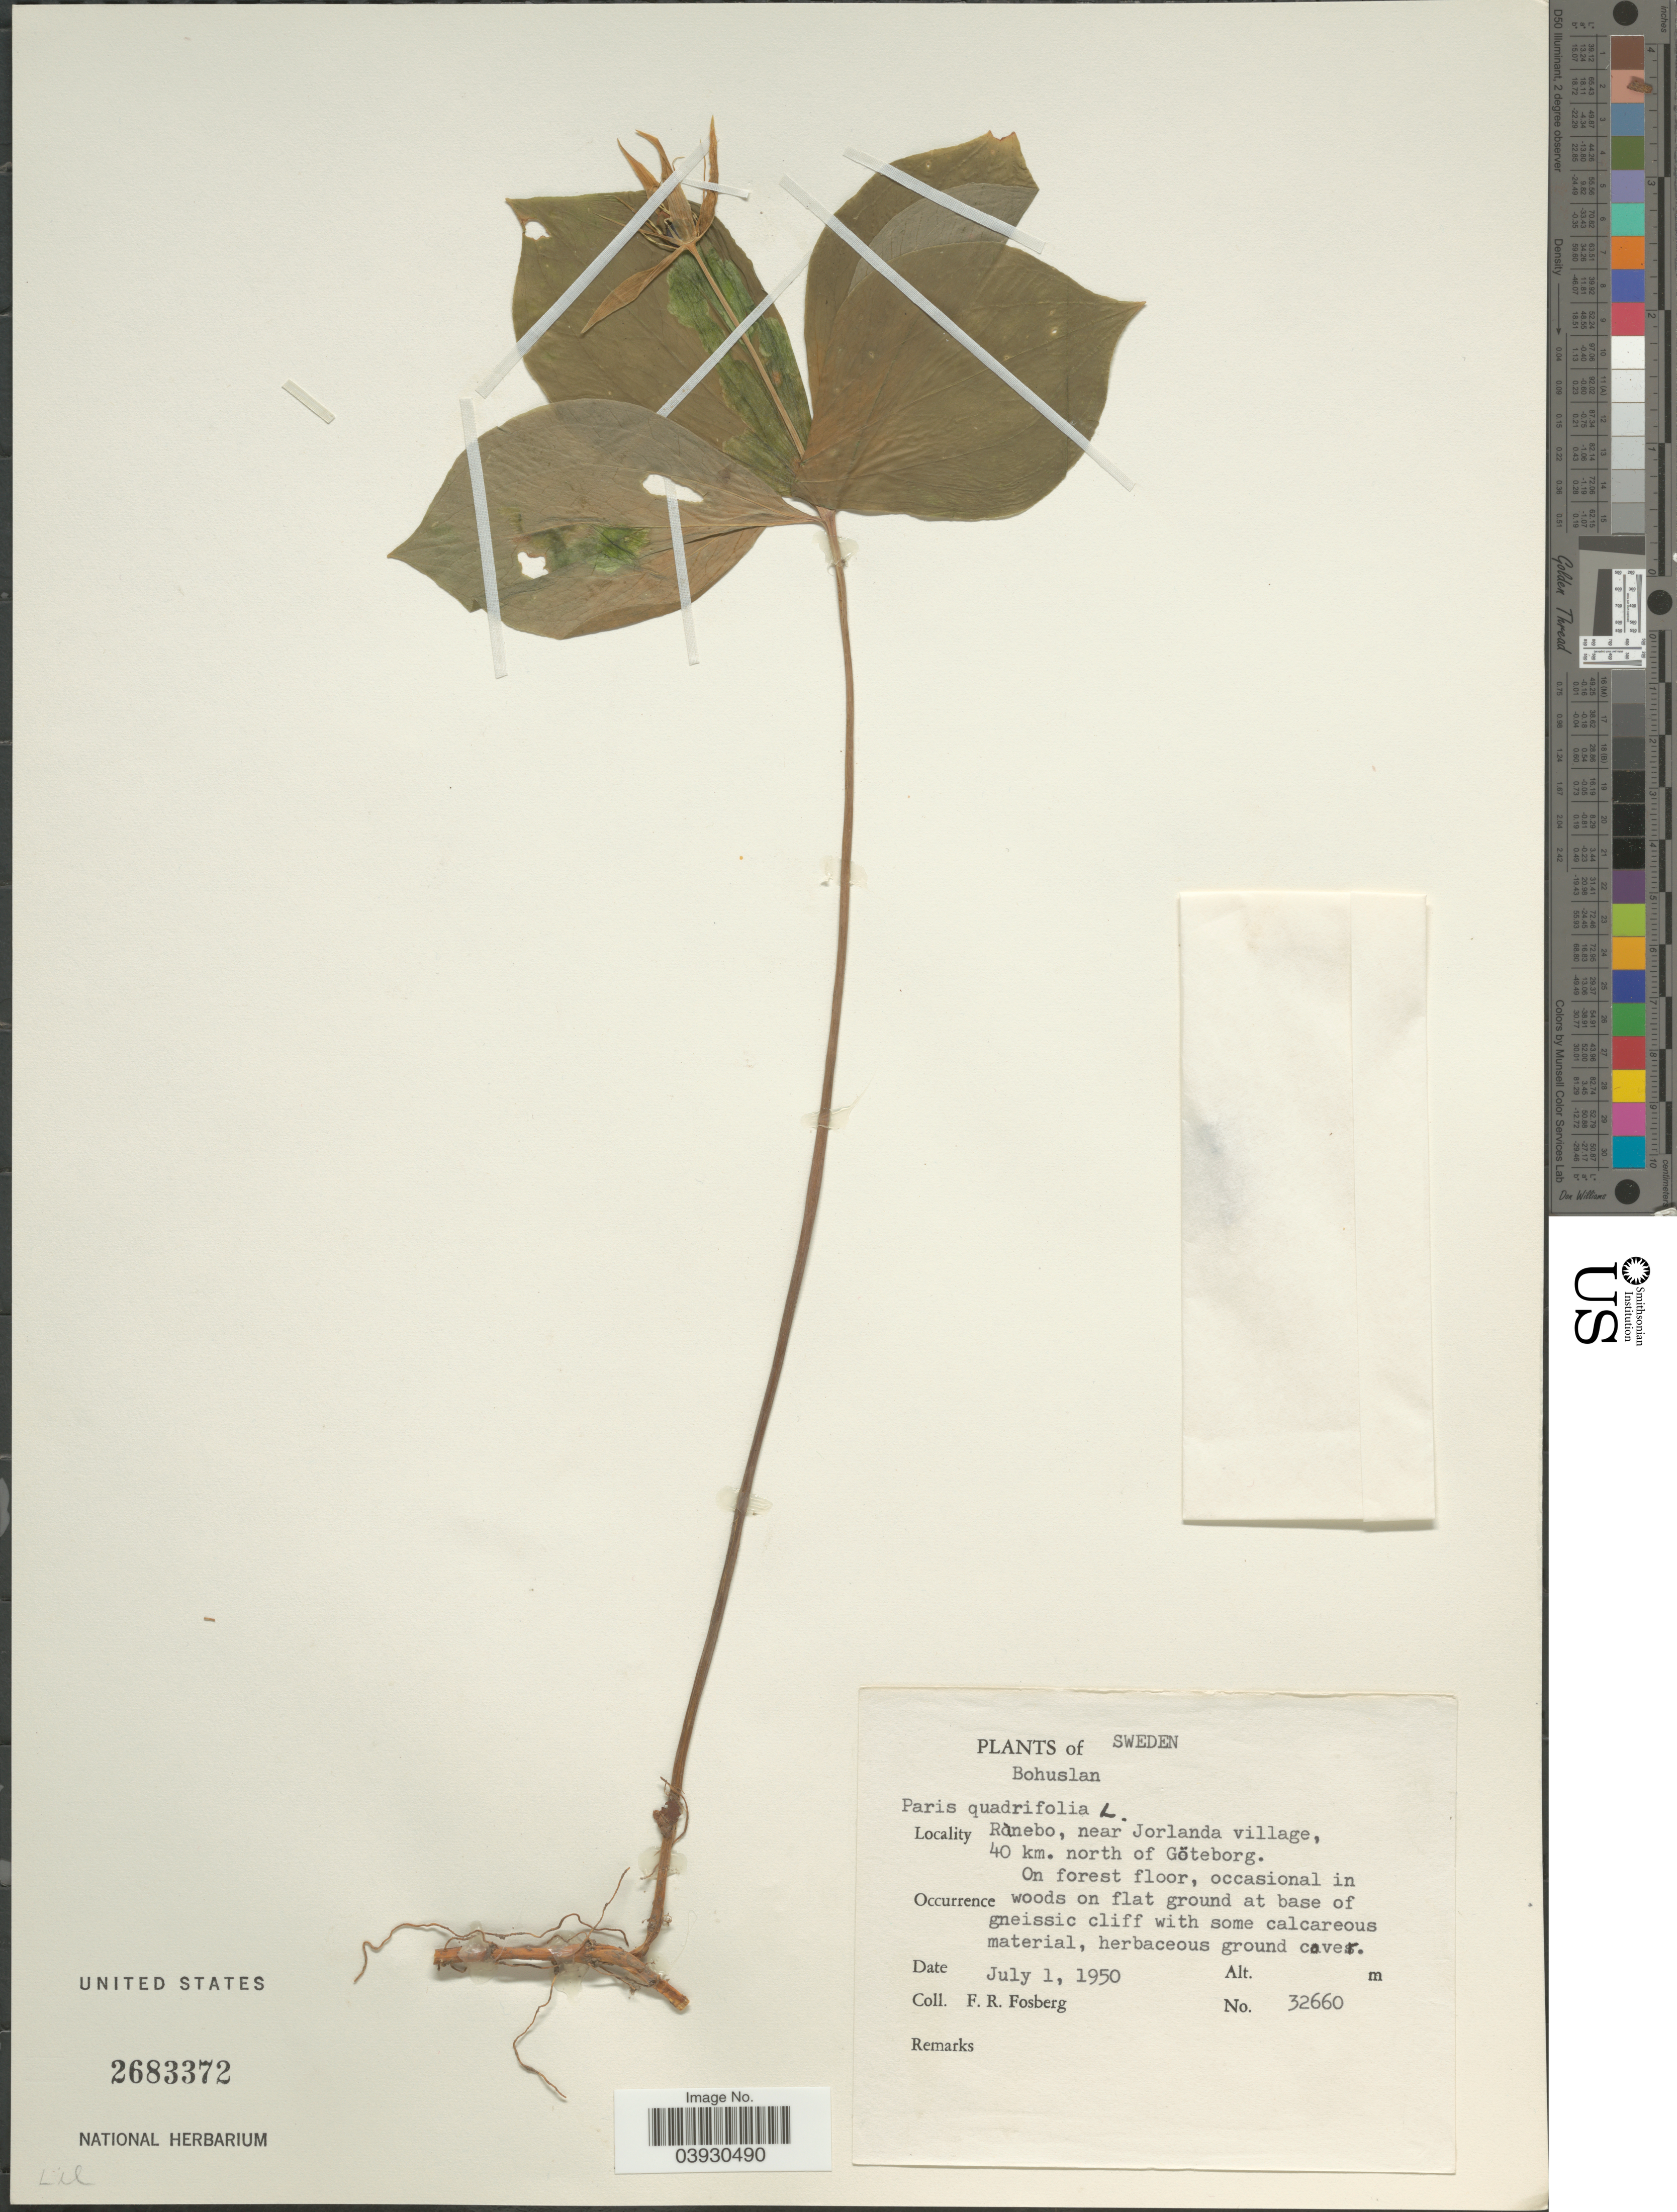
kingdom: Plantae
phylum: Tracheophyta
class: Liliopsida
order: Liliales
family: Melanthiaceae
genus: Paris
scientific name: Paris quadrifolia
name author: L.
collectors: F. R. Fosberg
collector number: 32660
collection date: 1950-07-01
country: Sweden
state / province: Västra Götaland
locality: Bohuslan. Ronebo, near Jorlanda village, 40 km. north of Göteborg.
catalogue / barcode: US 2683372